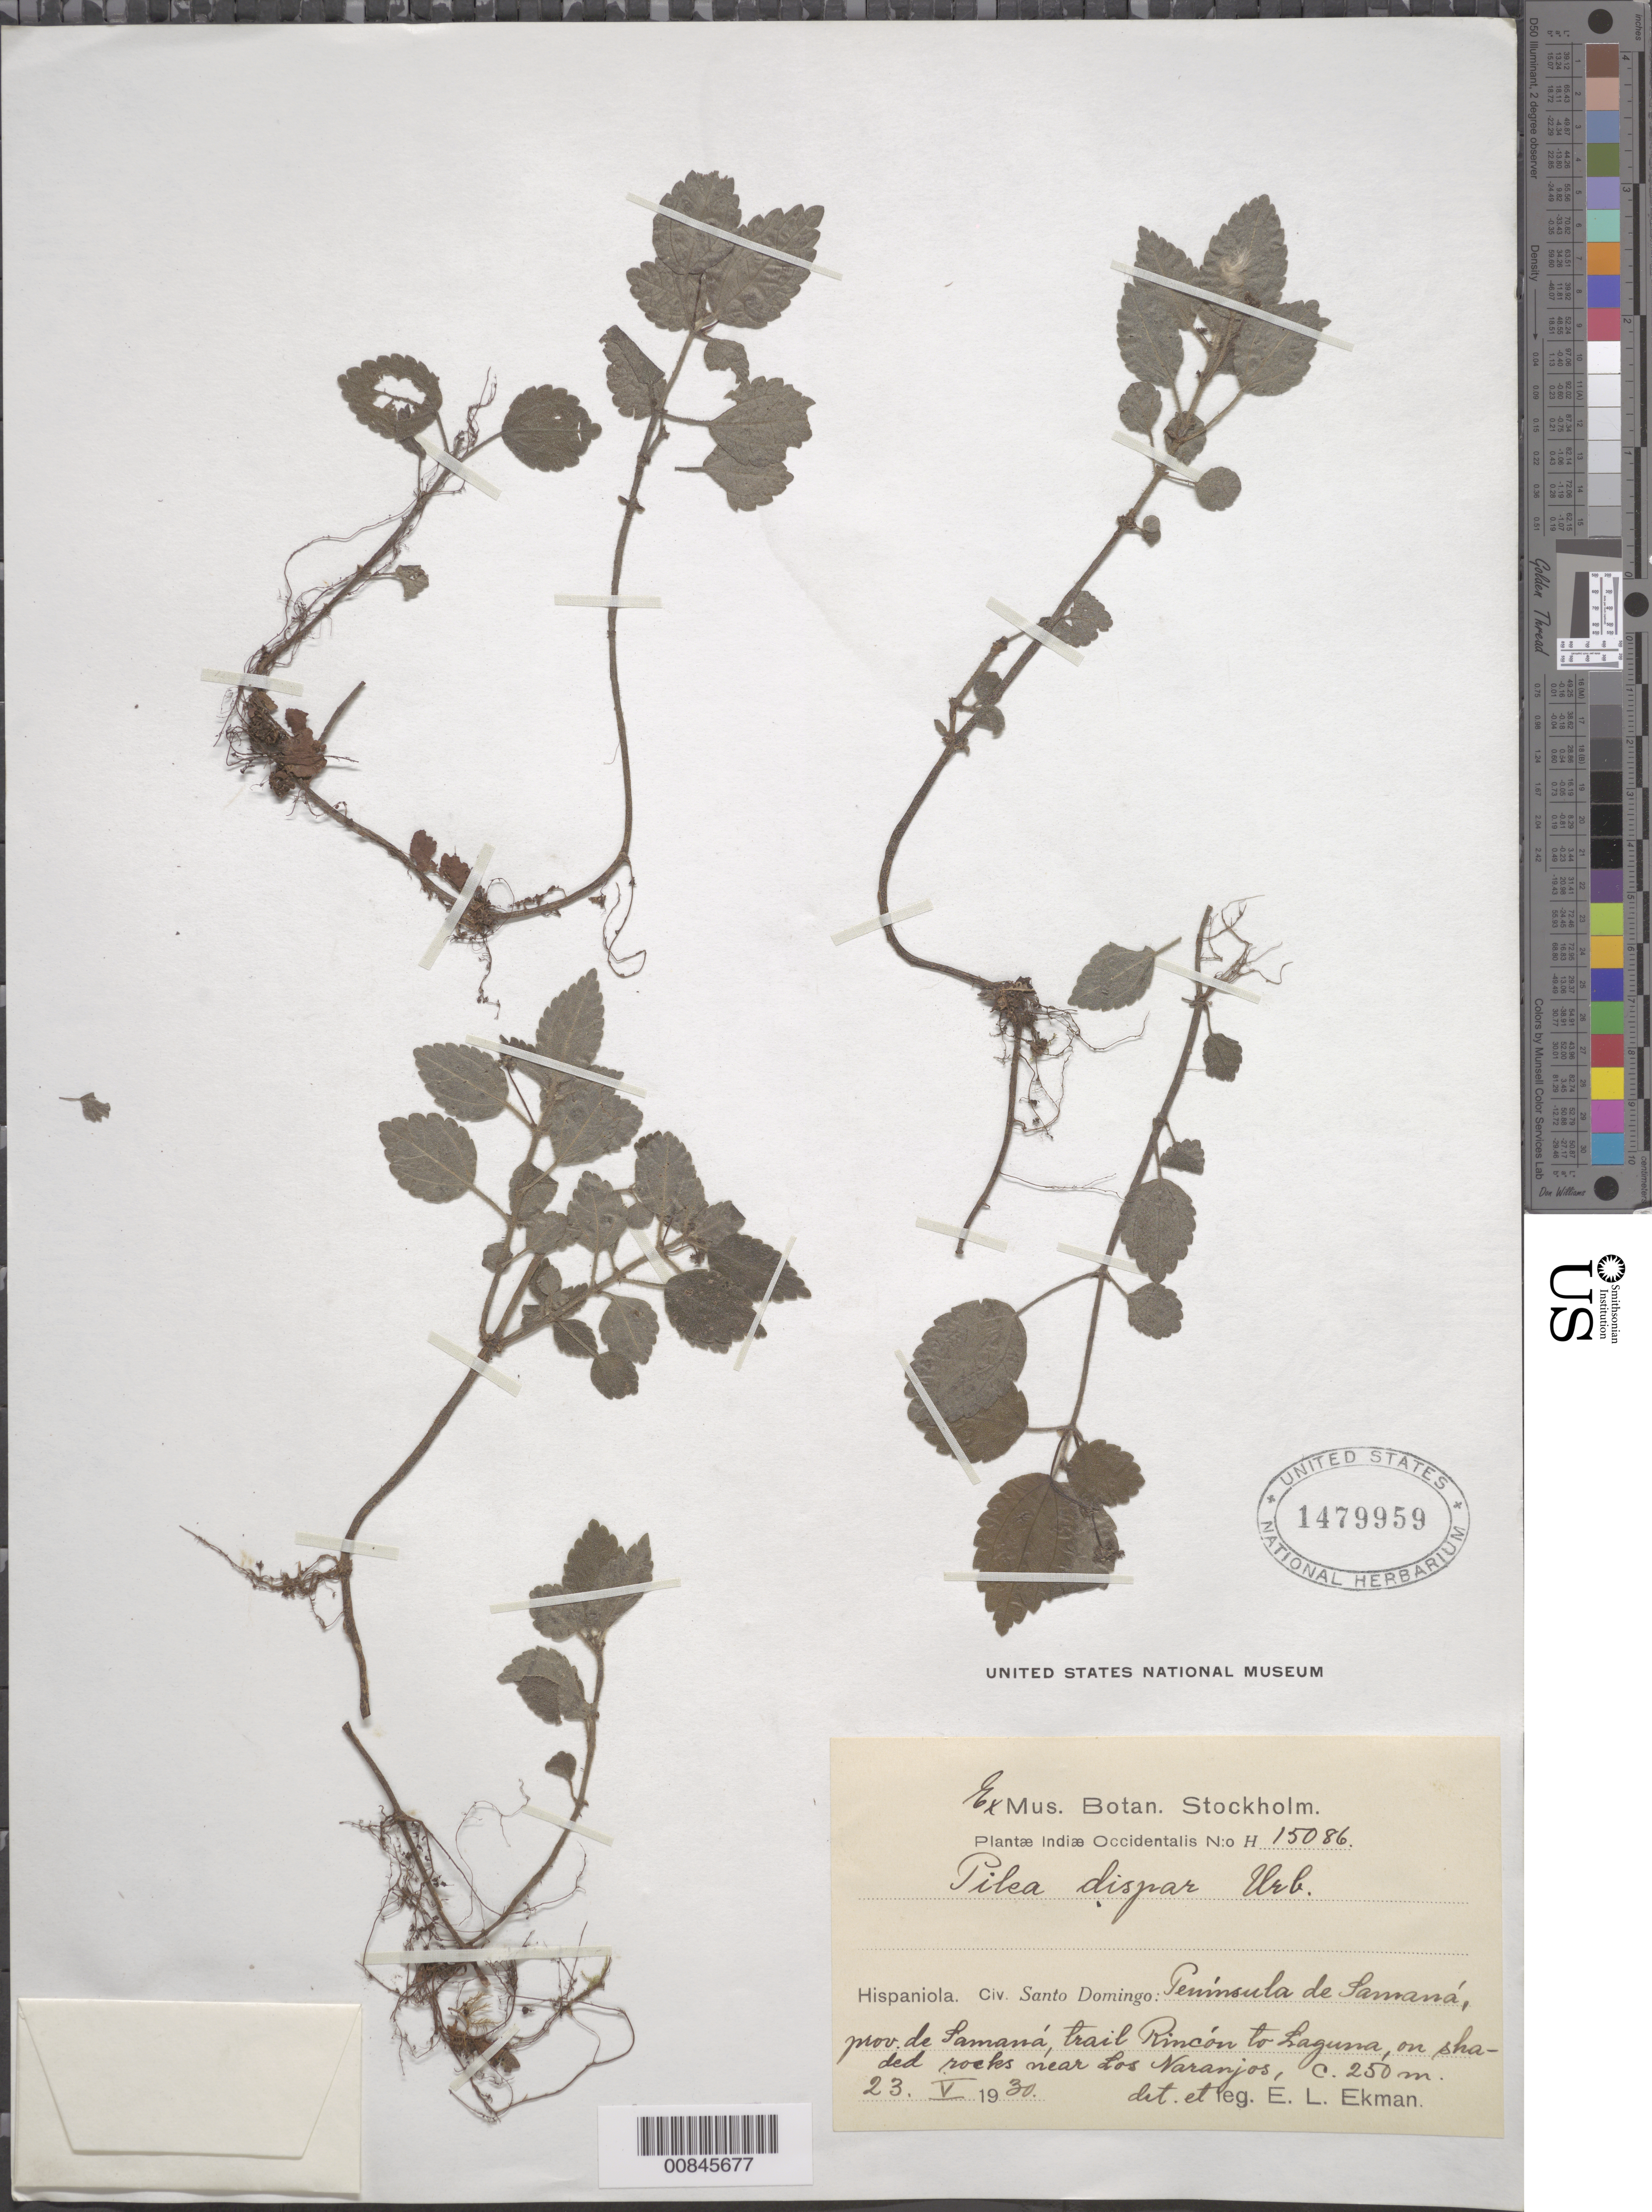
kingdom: Plantae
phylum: Tracheophyta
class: Magnoliopsida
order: Rosales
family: Urticaceae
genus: Pilea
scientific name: Pilea dispar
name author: Urb.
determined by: Ekman, E. L.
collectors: E. L. Ekman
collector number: H 15086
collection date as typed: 23 May 1930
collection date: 1930-05-23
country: Dominican Republic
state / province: Samana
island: Hispaniola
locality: Península de Samaná, trail Rincón to Laguna, near Los Naranjos.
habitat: On shaded rocks.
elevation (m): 250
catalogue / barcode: US 1479959